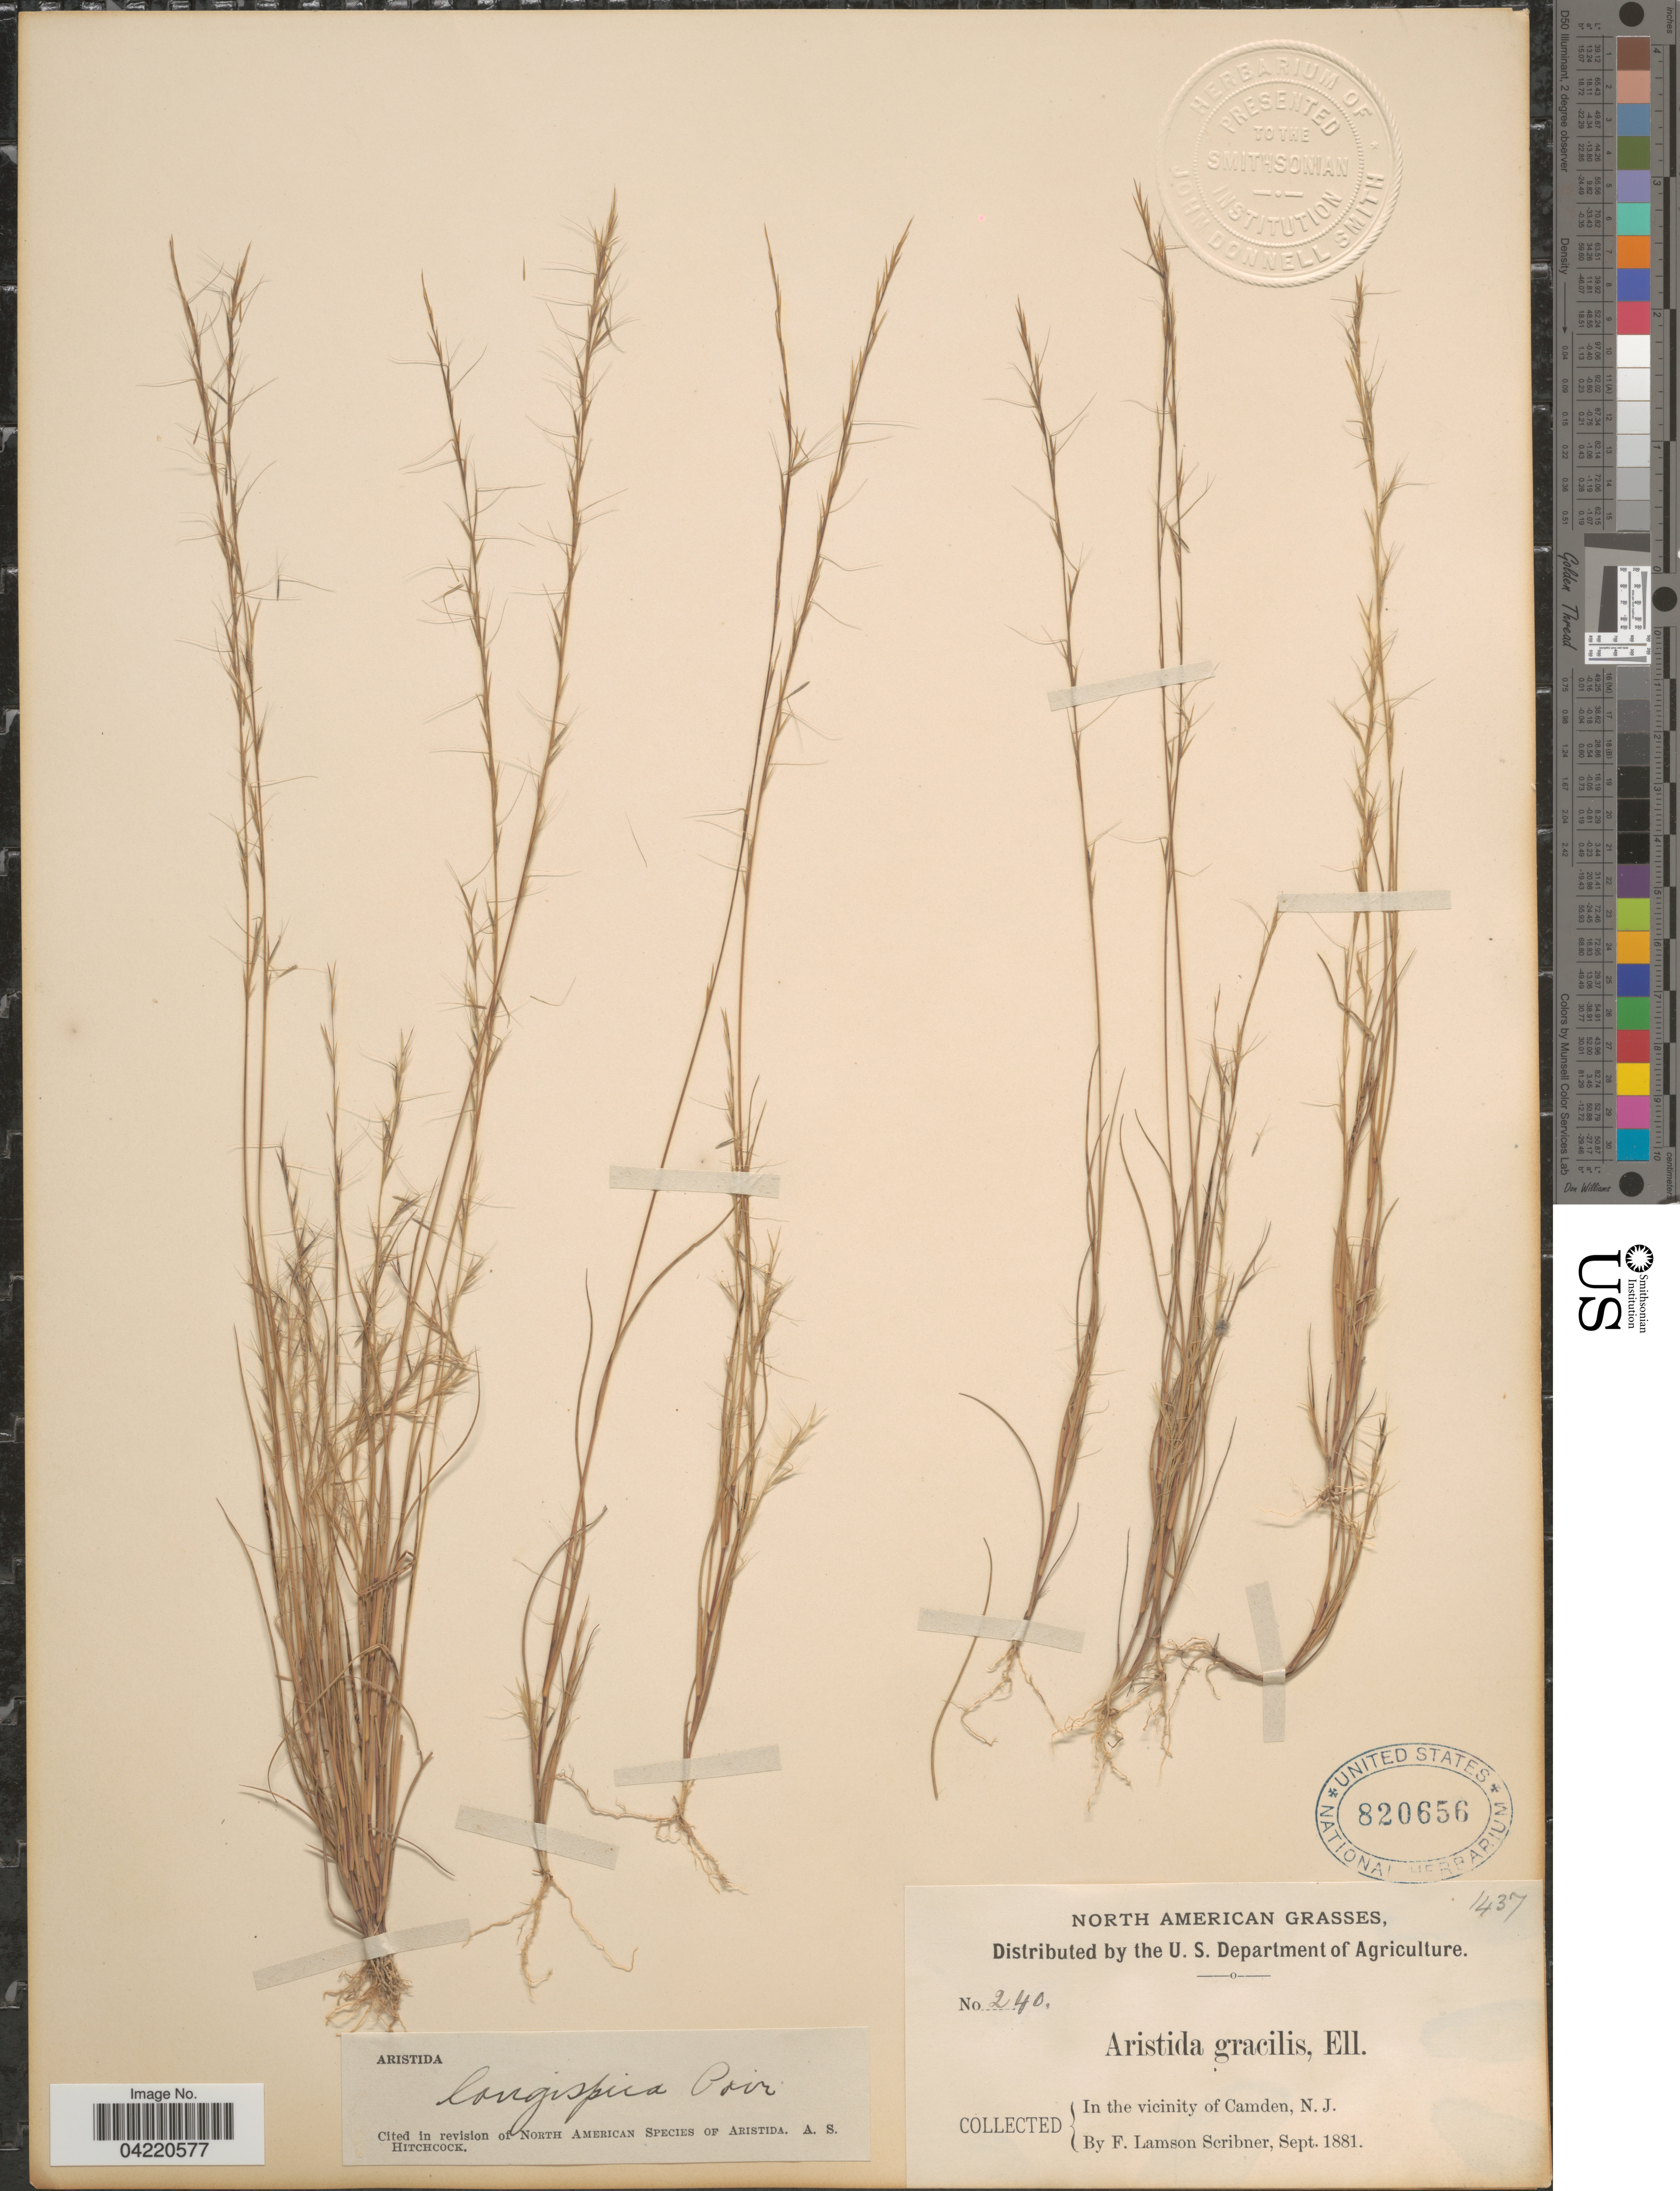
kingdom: Plantae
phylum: Tracheophyta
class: Liliopsida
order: Poales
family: Poaceae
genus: Aristida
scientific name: Aristida longespica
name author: Poir.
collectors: F. Lamson-Scribner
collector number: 240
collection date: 1881-09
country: United States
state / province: New Jersey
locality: In the vicinity of Camden.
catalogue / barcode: US 820656